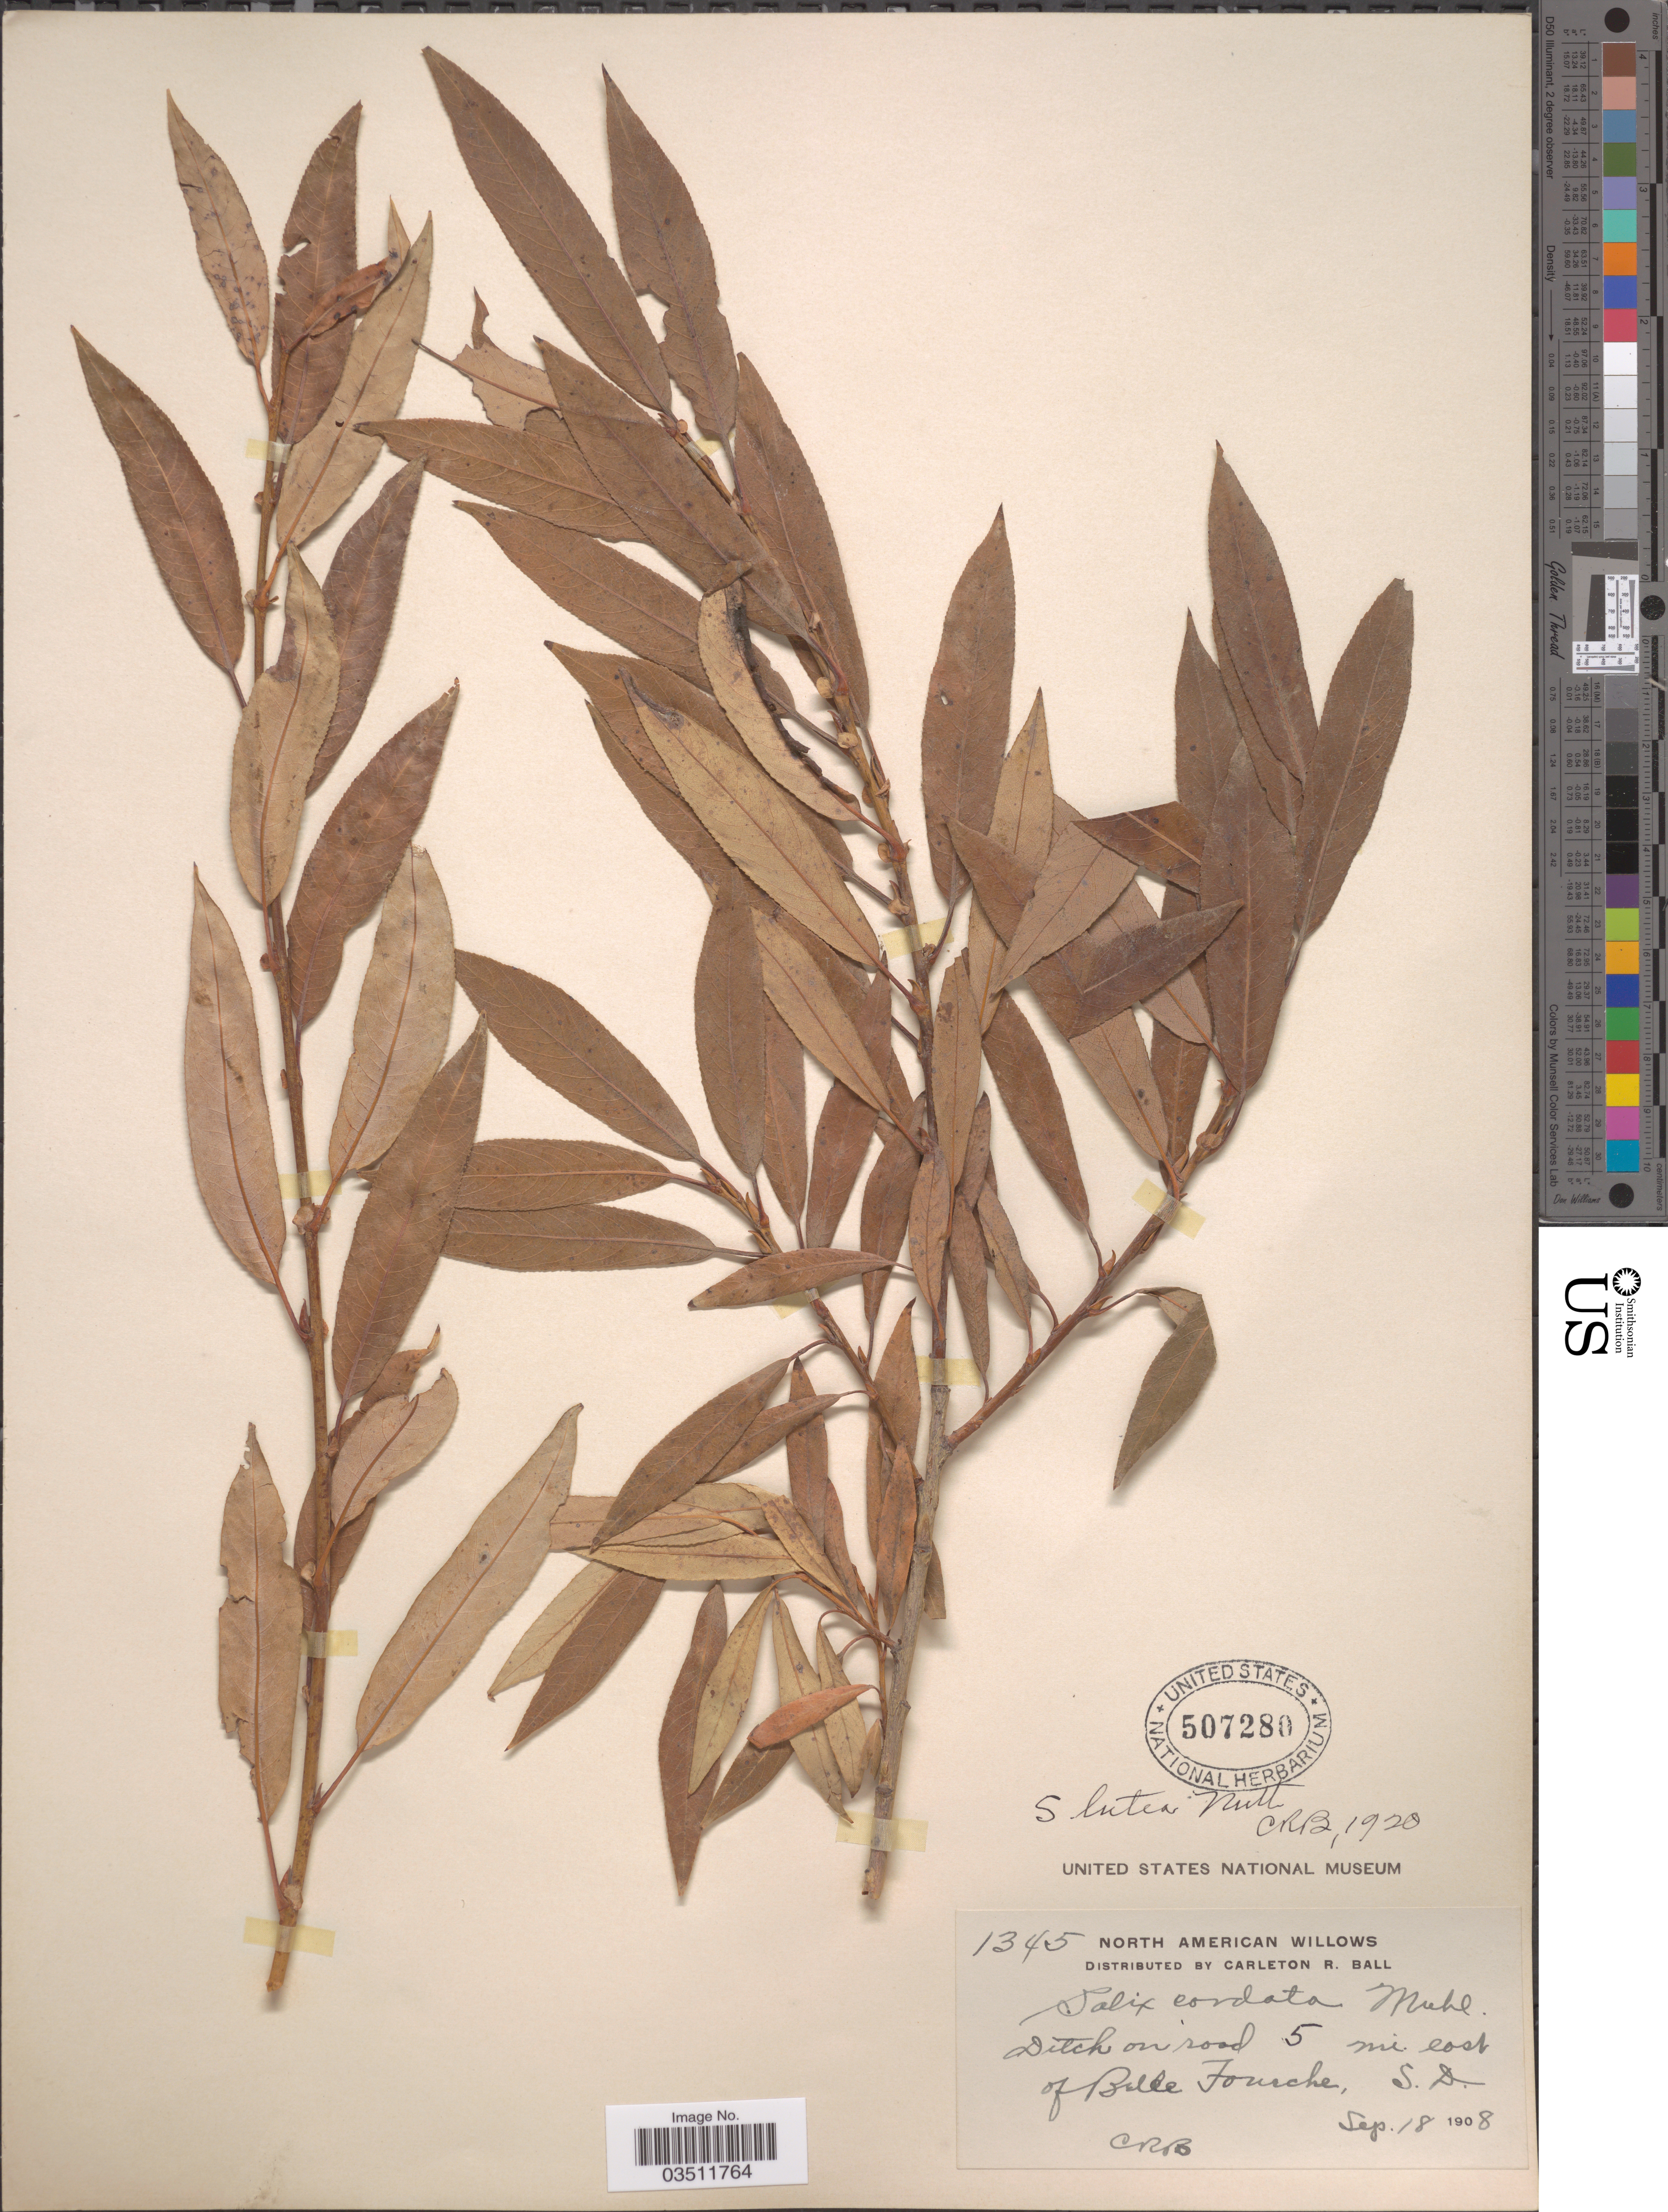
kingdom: Plantae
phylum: Tracheophyta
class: Magnoliopsida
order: Malpighiales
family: Salicaceae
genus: Salix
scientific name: Salix lutea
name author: Nutt.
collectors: C. R. Ball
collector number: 1345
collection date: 1908-09-18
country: United States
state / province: South Dakota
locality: Ditch on road 5 mi. east of Belle Fourche.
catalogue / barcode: US 507280